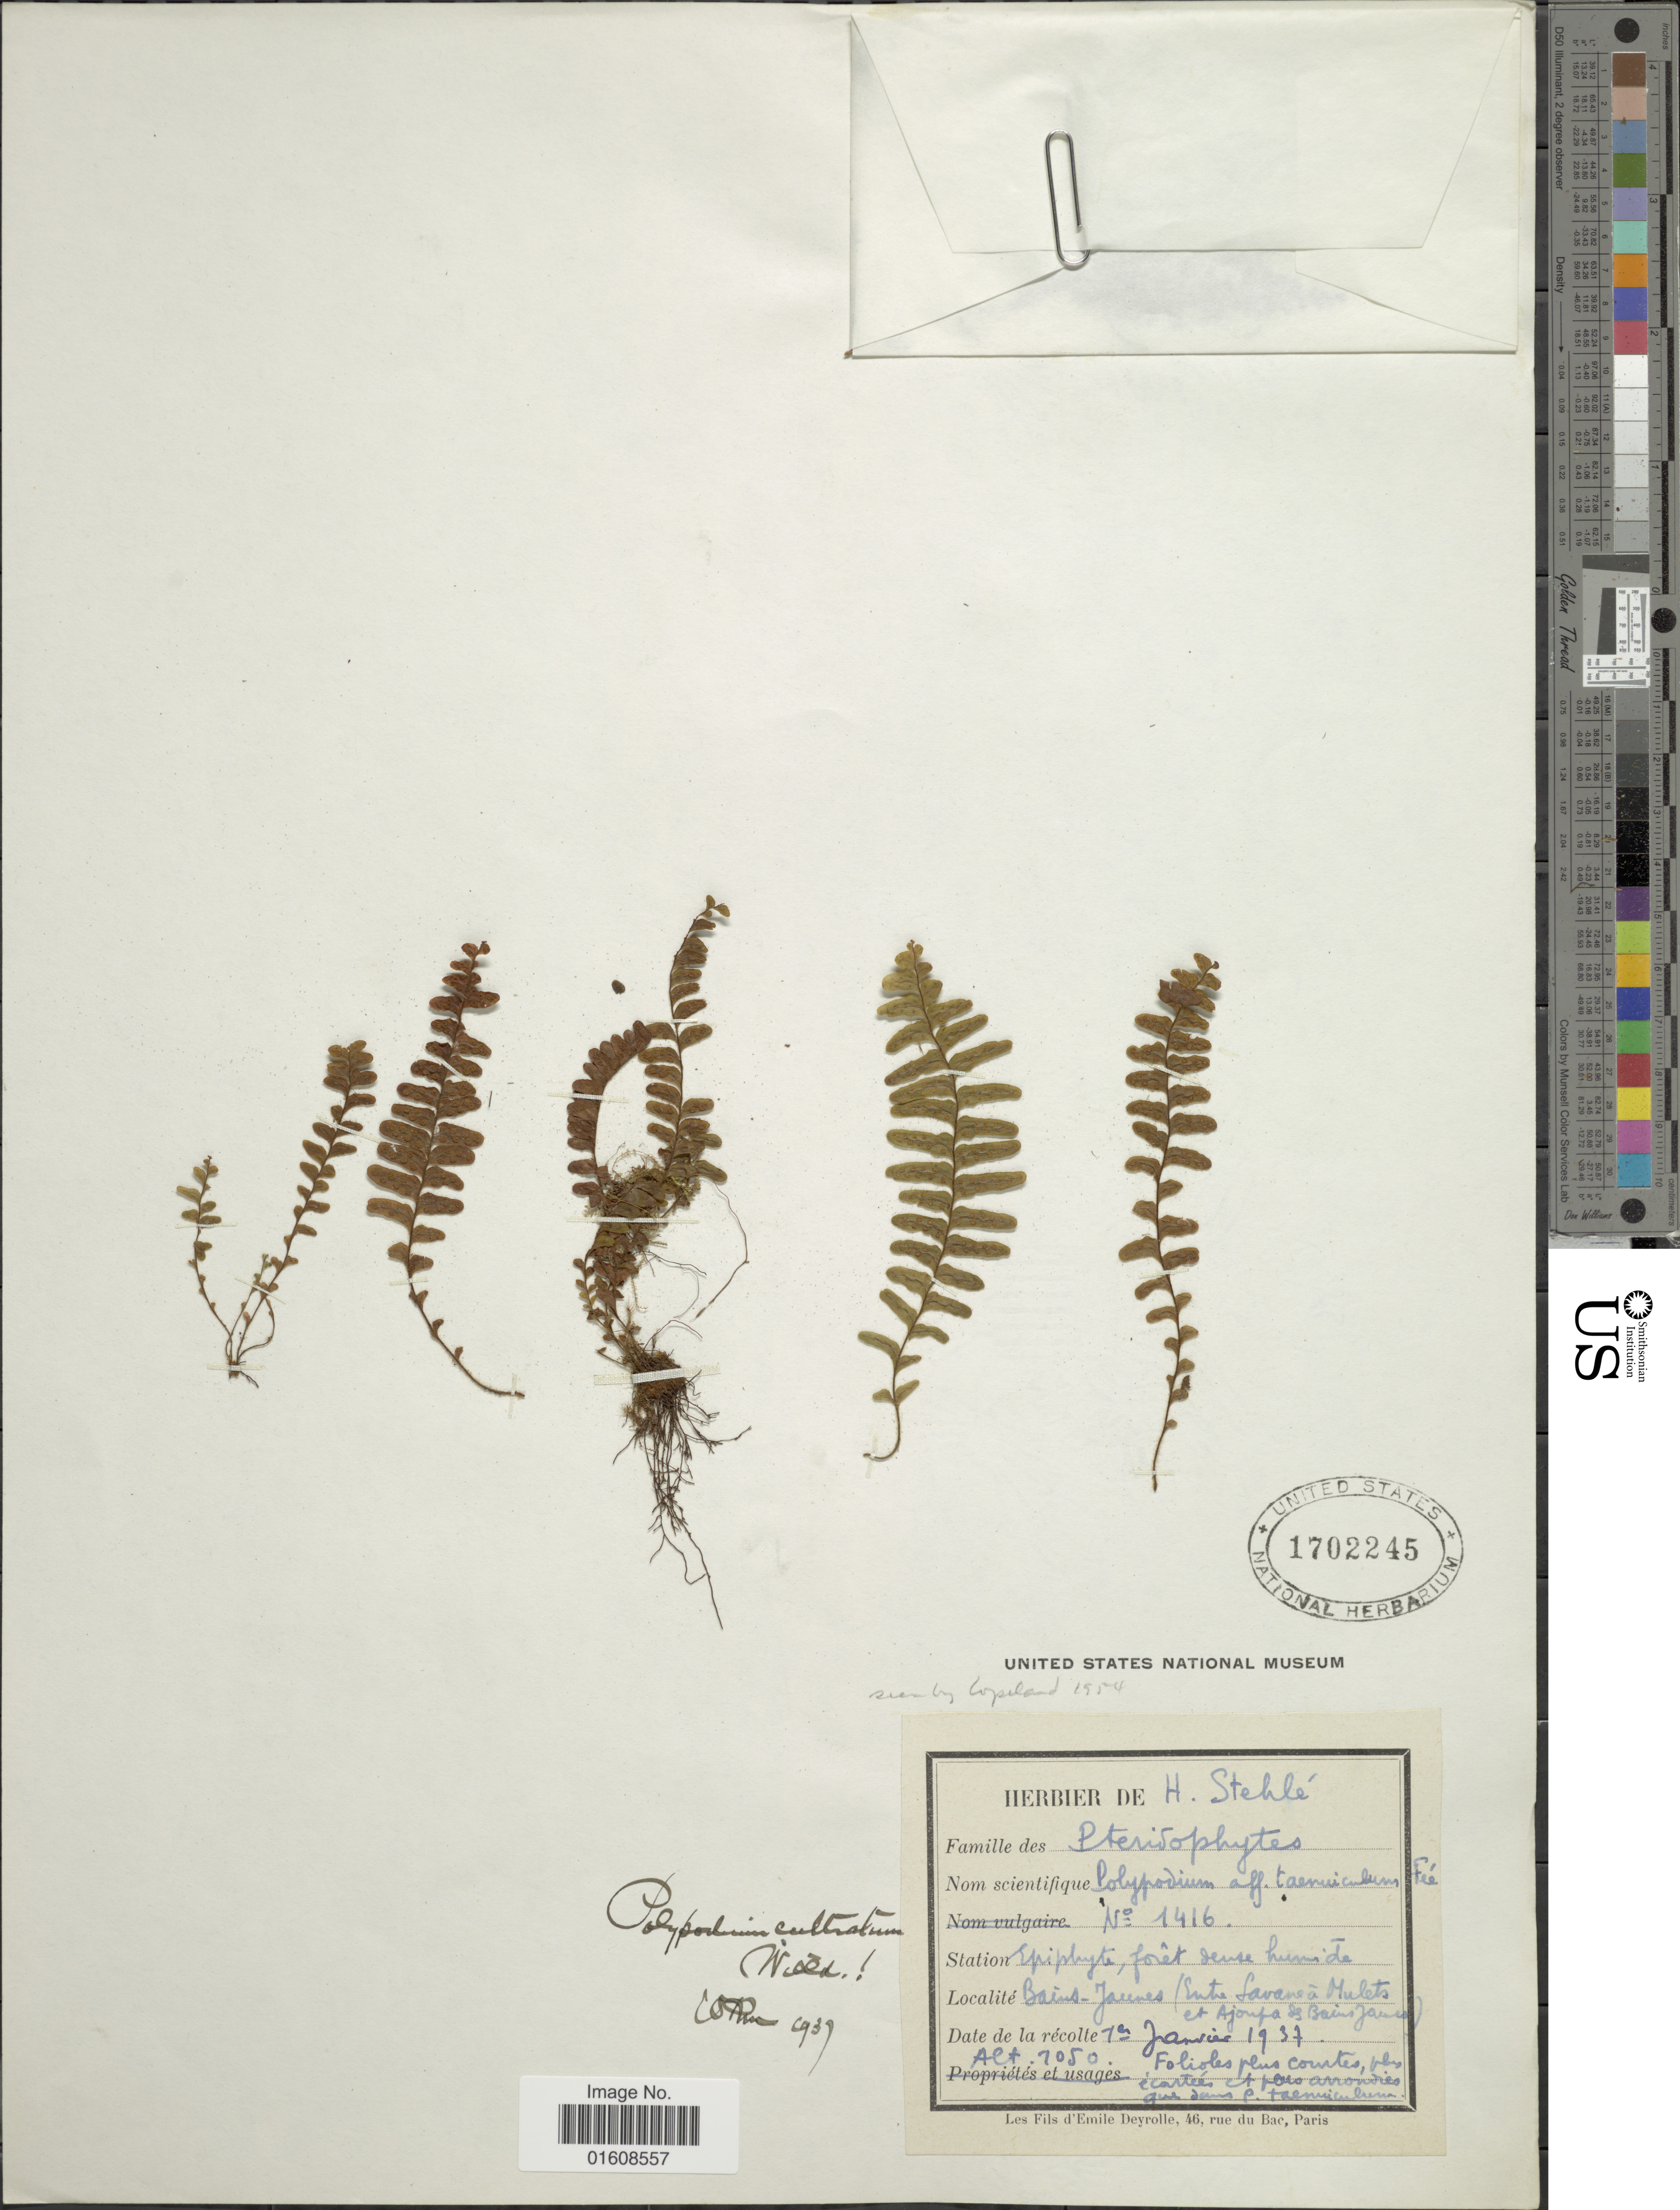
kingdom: Plantae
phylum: Tracheophyta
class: Polypodiopsida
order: Polypodiales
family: Polypodiaceae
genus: Alansmia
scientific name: Alansmia cultrata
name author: (Bory ex Willd.) Moguel & M. Kessler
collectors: ex herb. H. Stehlé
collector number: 1416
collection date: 1937-01-07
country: Guadeloupe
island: Leeward Is.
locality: Bains-Jaunes (Entre Savane á Mulets et Ajoupa de Bains Jaunes).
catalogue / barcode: US 1702245